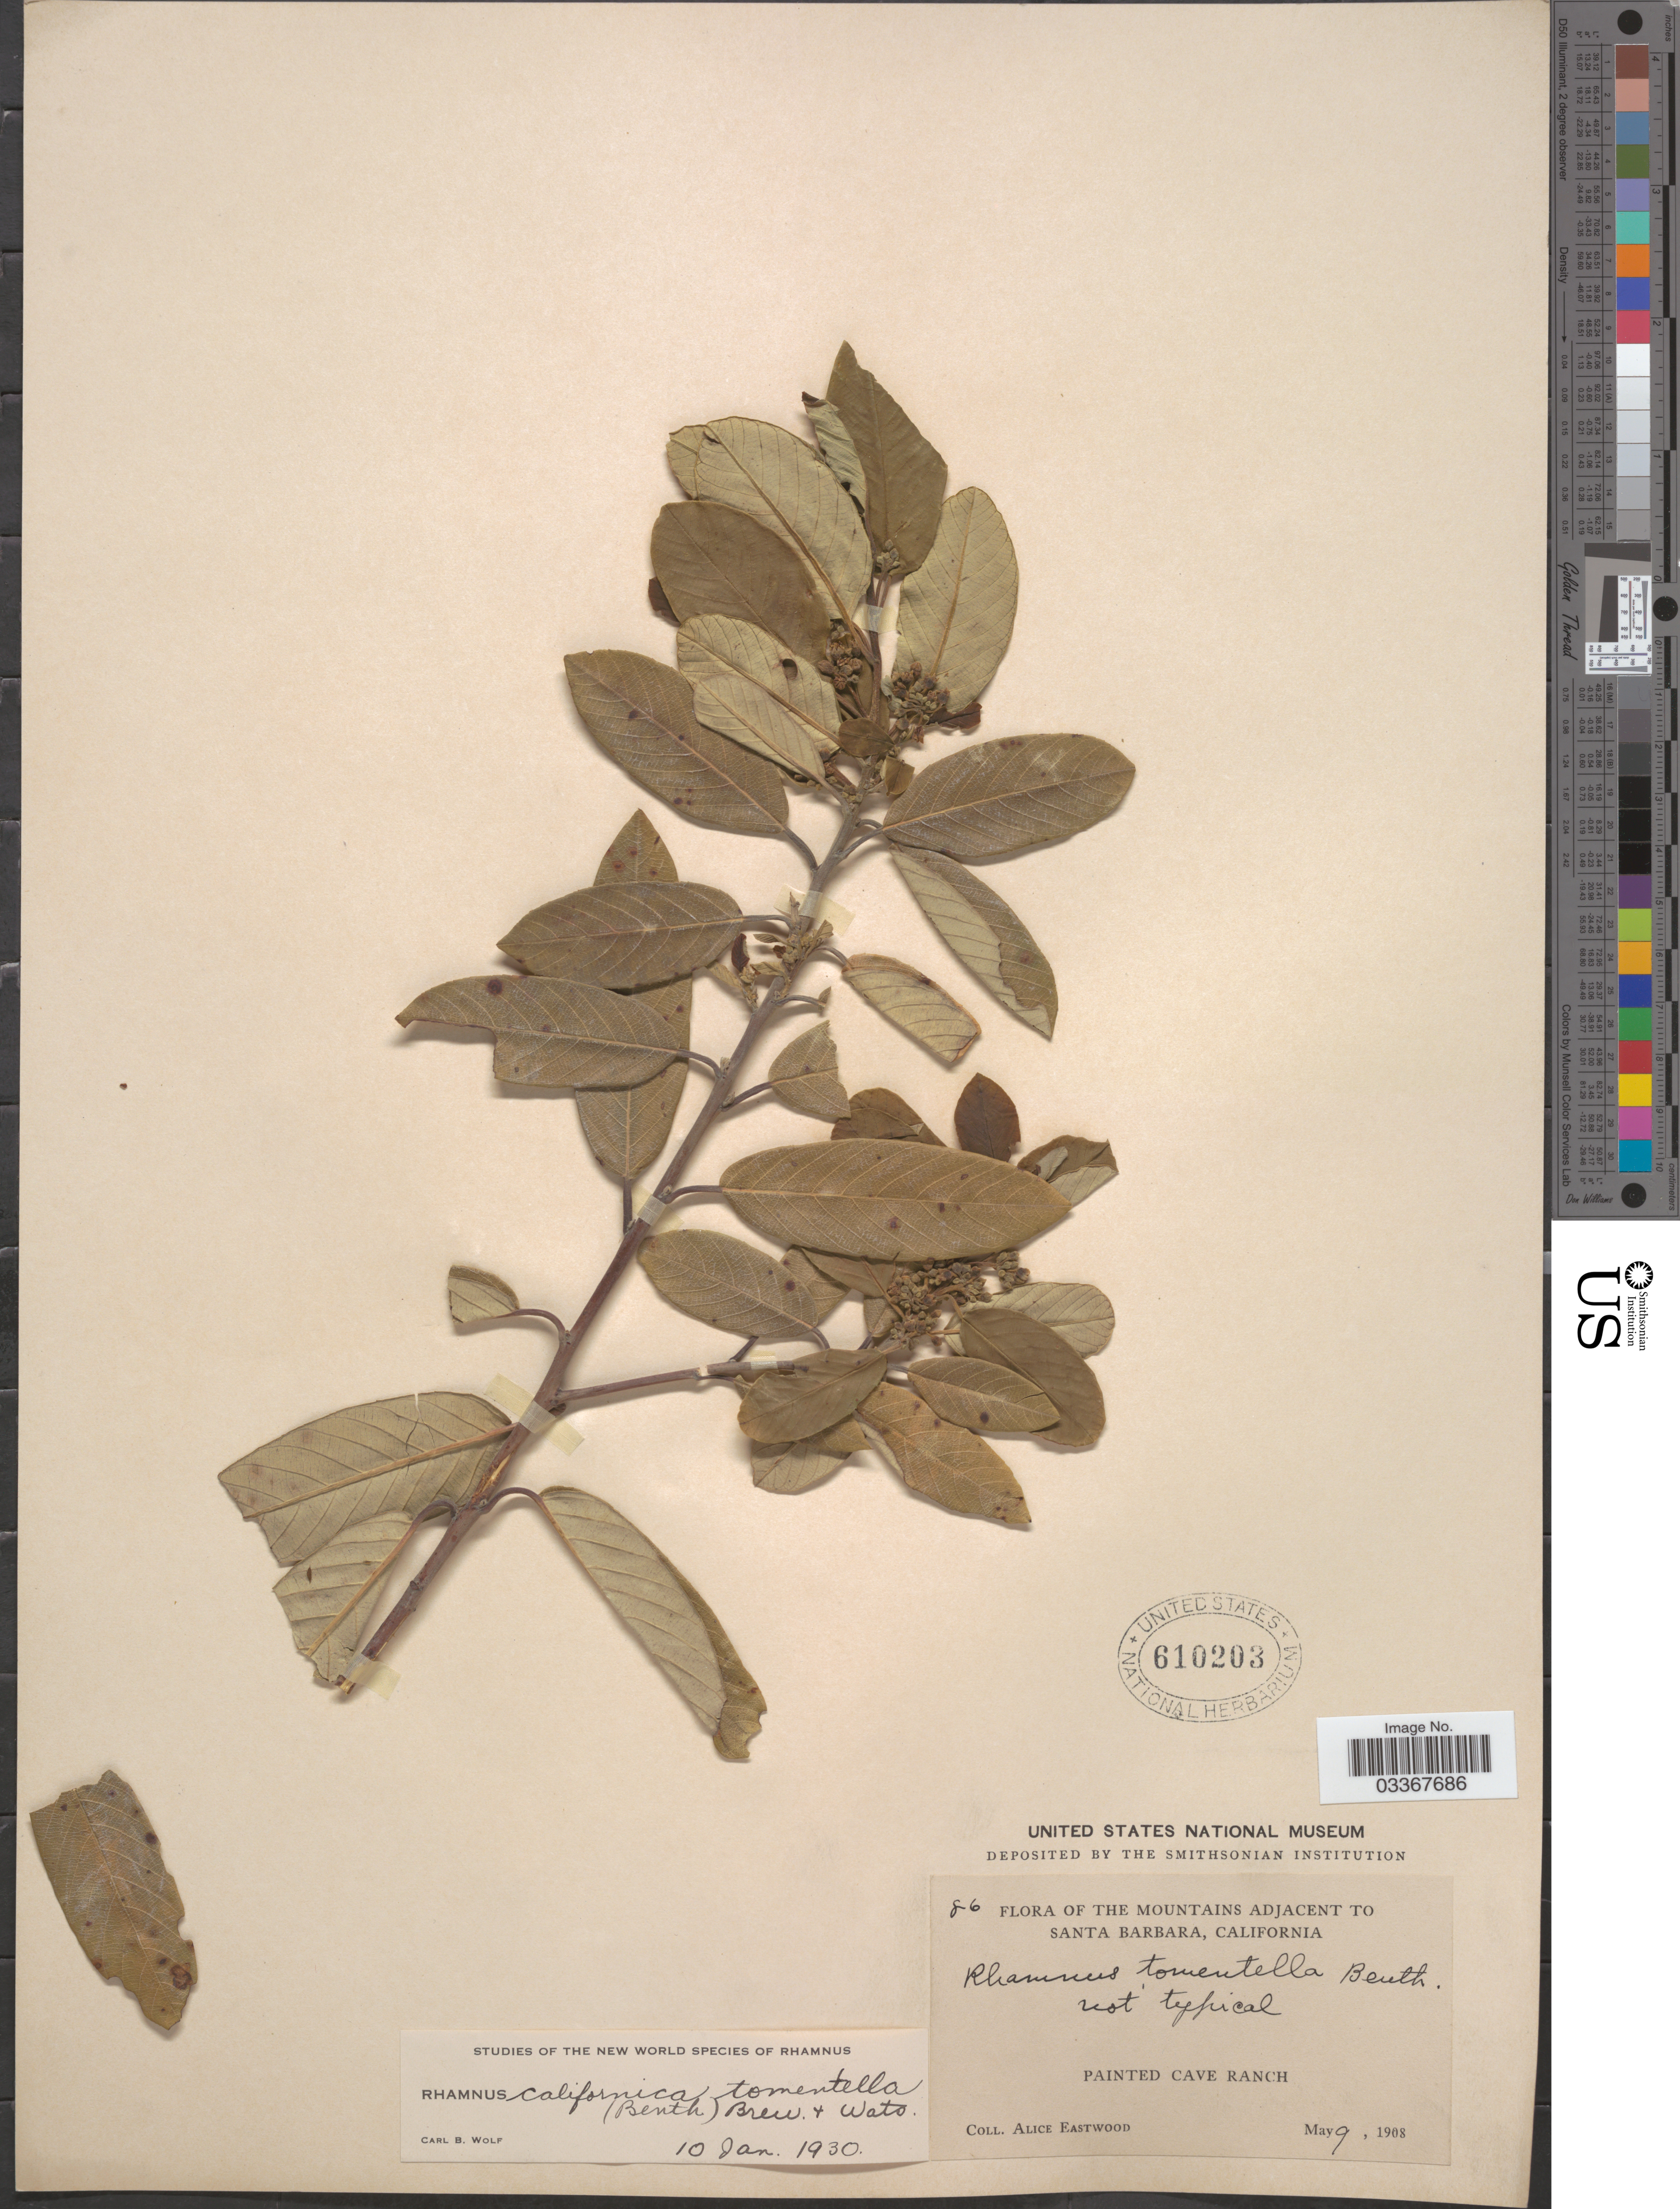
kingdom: Plantae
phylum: Tracheophyta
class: Magnoliopsida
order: Rosales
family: Rhamnaceae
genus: Frangula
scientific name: Frangula californica subsp. tomentella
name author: (Benth.) Kartesz & Gandhi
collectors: A. Eastwood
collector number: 86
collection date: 1908-05-09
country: United States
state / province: California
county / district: Santa Barbara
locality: The Mountains adjacent to Santa Barbara, Painted Cave Ranch.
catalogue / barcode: US 610203